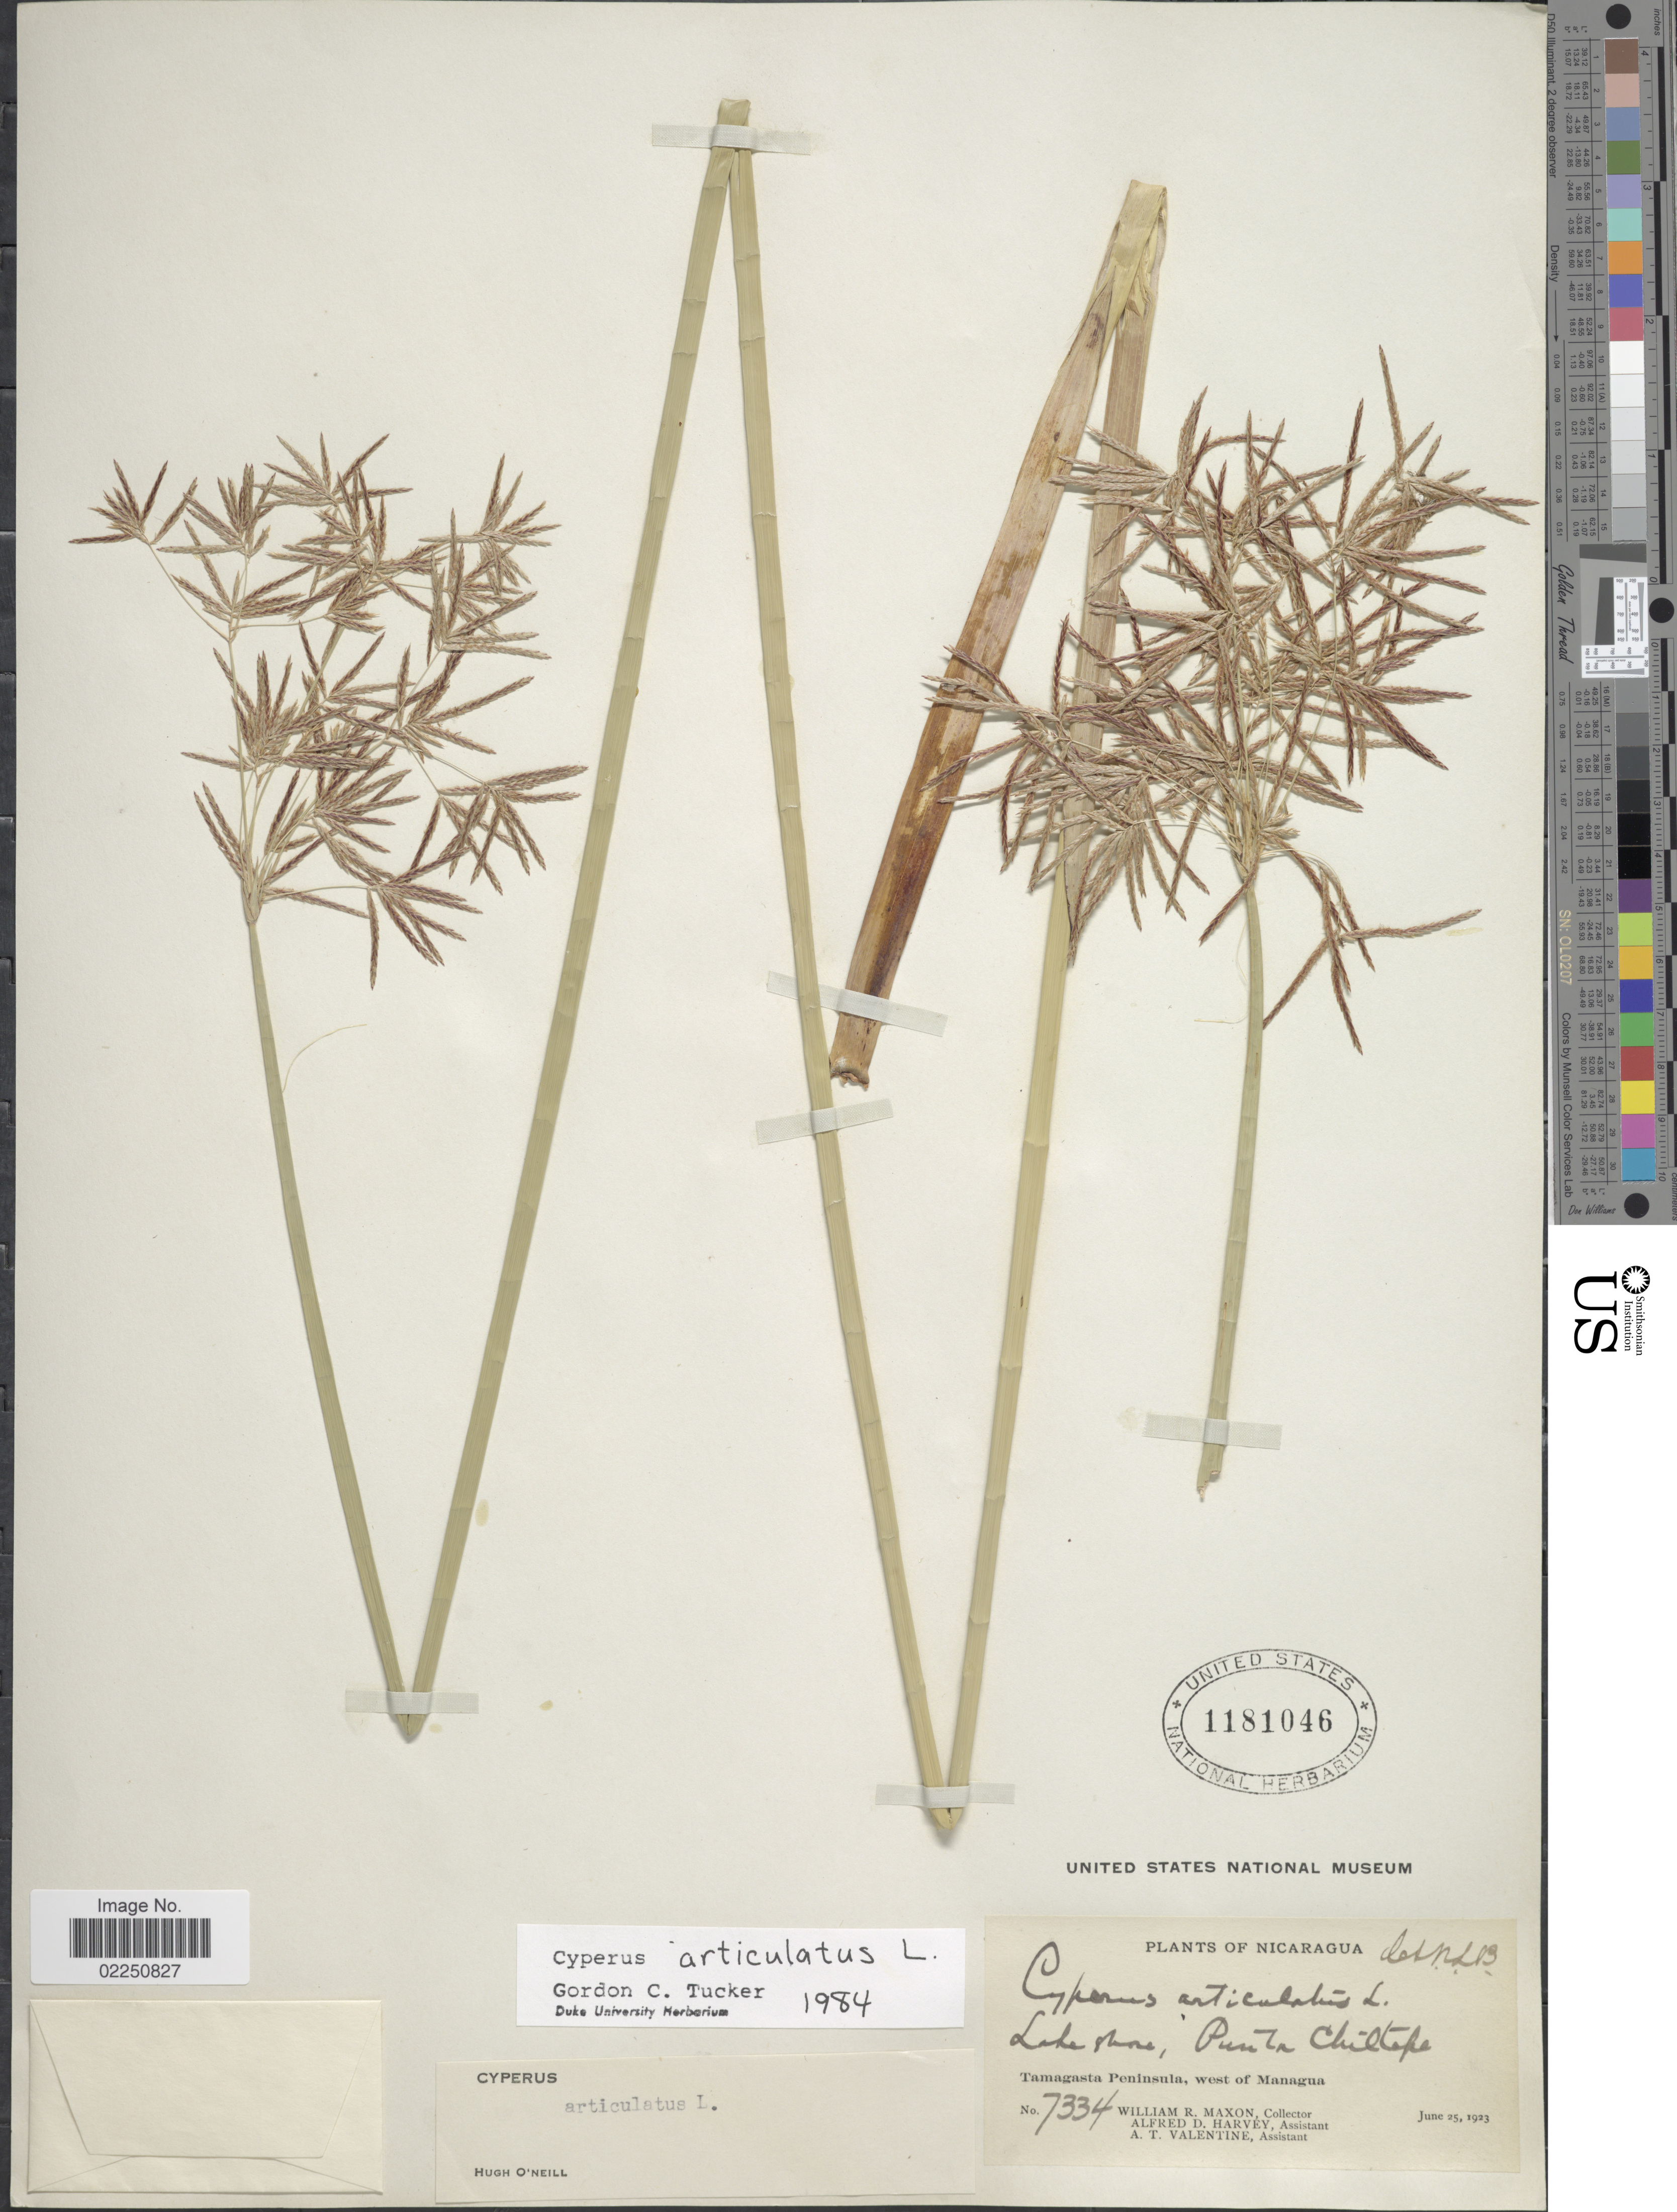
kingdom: Plantae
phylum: Tracheophyta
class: Liliopsida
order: Poales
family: Cyperaceae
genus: Cyperus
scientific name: Cyperus articulatus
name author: L.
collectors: W. R. Maxon, A. D. Harvey & A. Valentine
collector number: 7334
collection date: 1923-06-25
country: Nicaragua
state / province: Managua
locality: Lake Shore, Punta Chiltepe. Tamagasta Peninsula, west of Managua.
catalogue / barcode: US 1181046